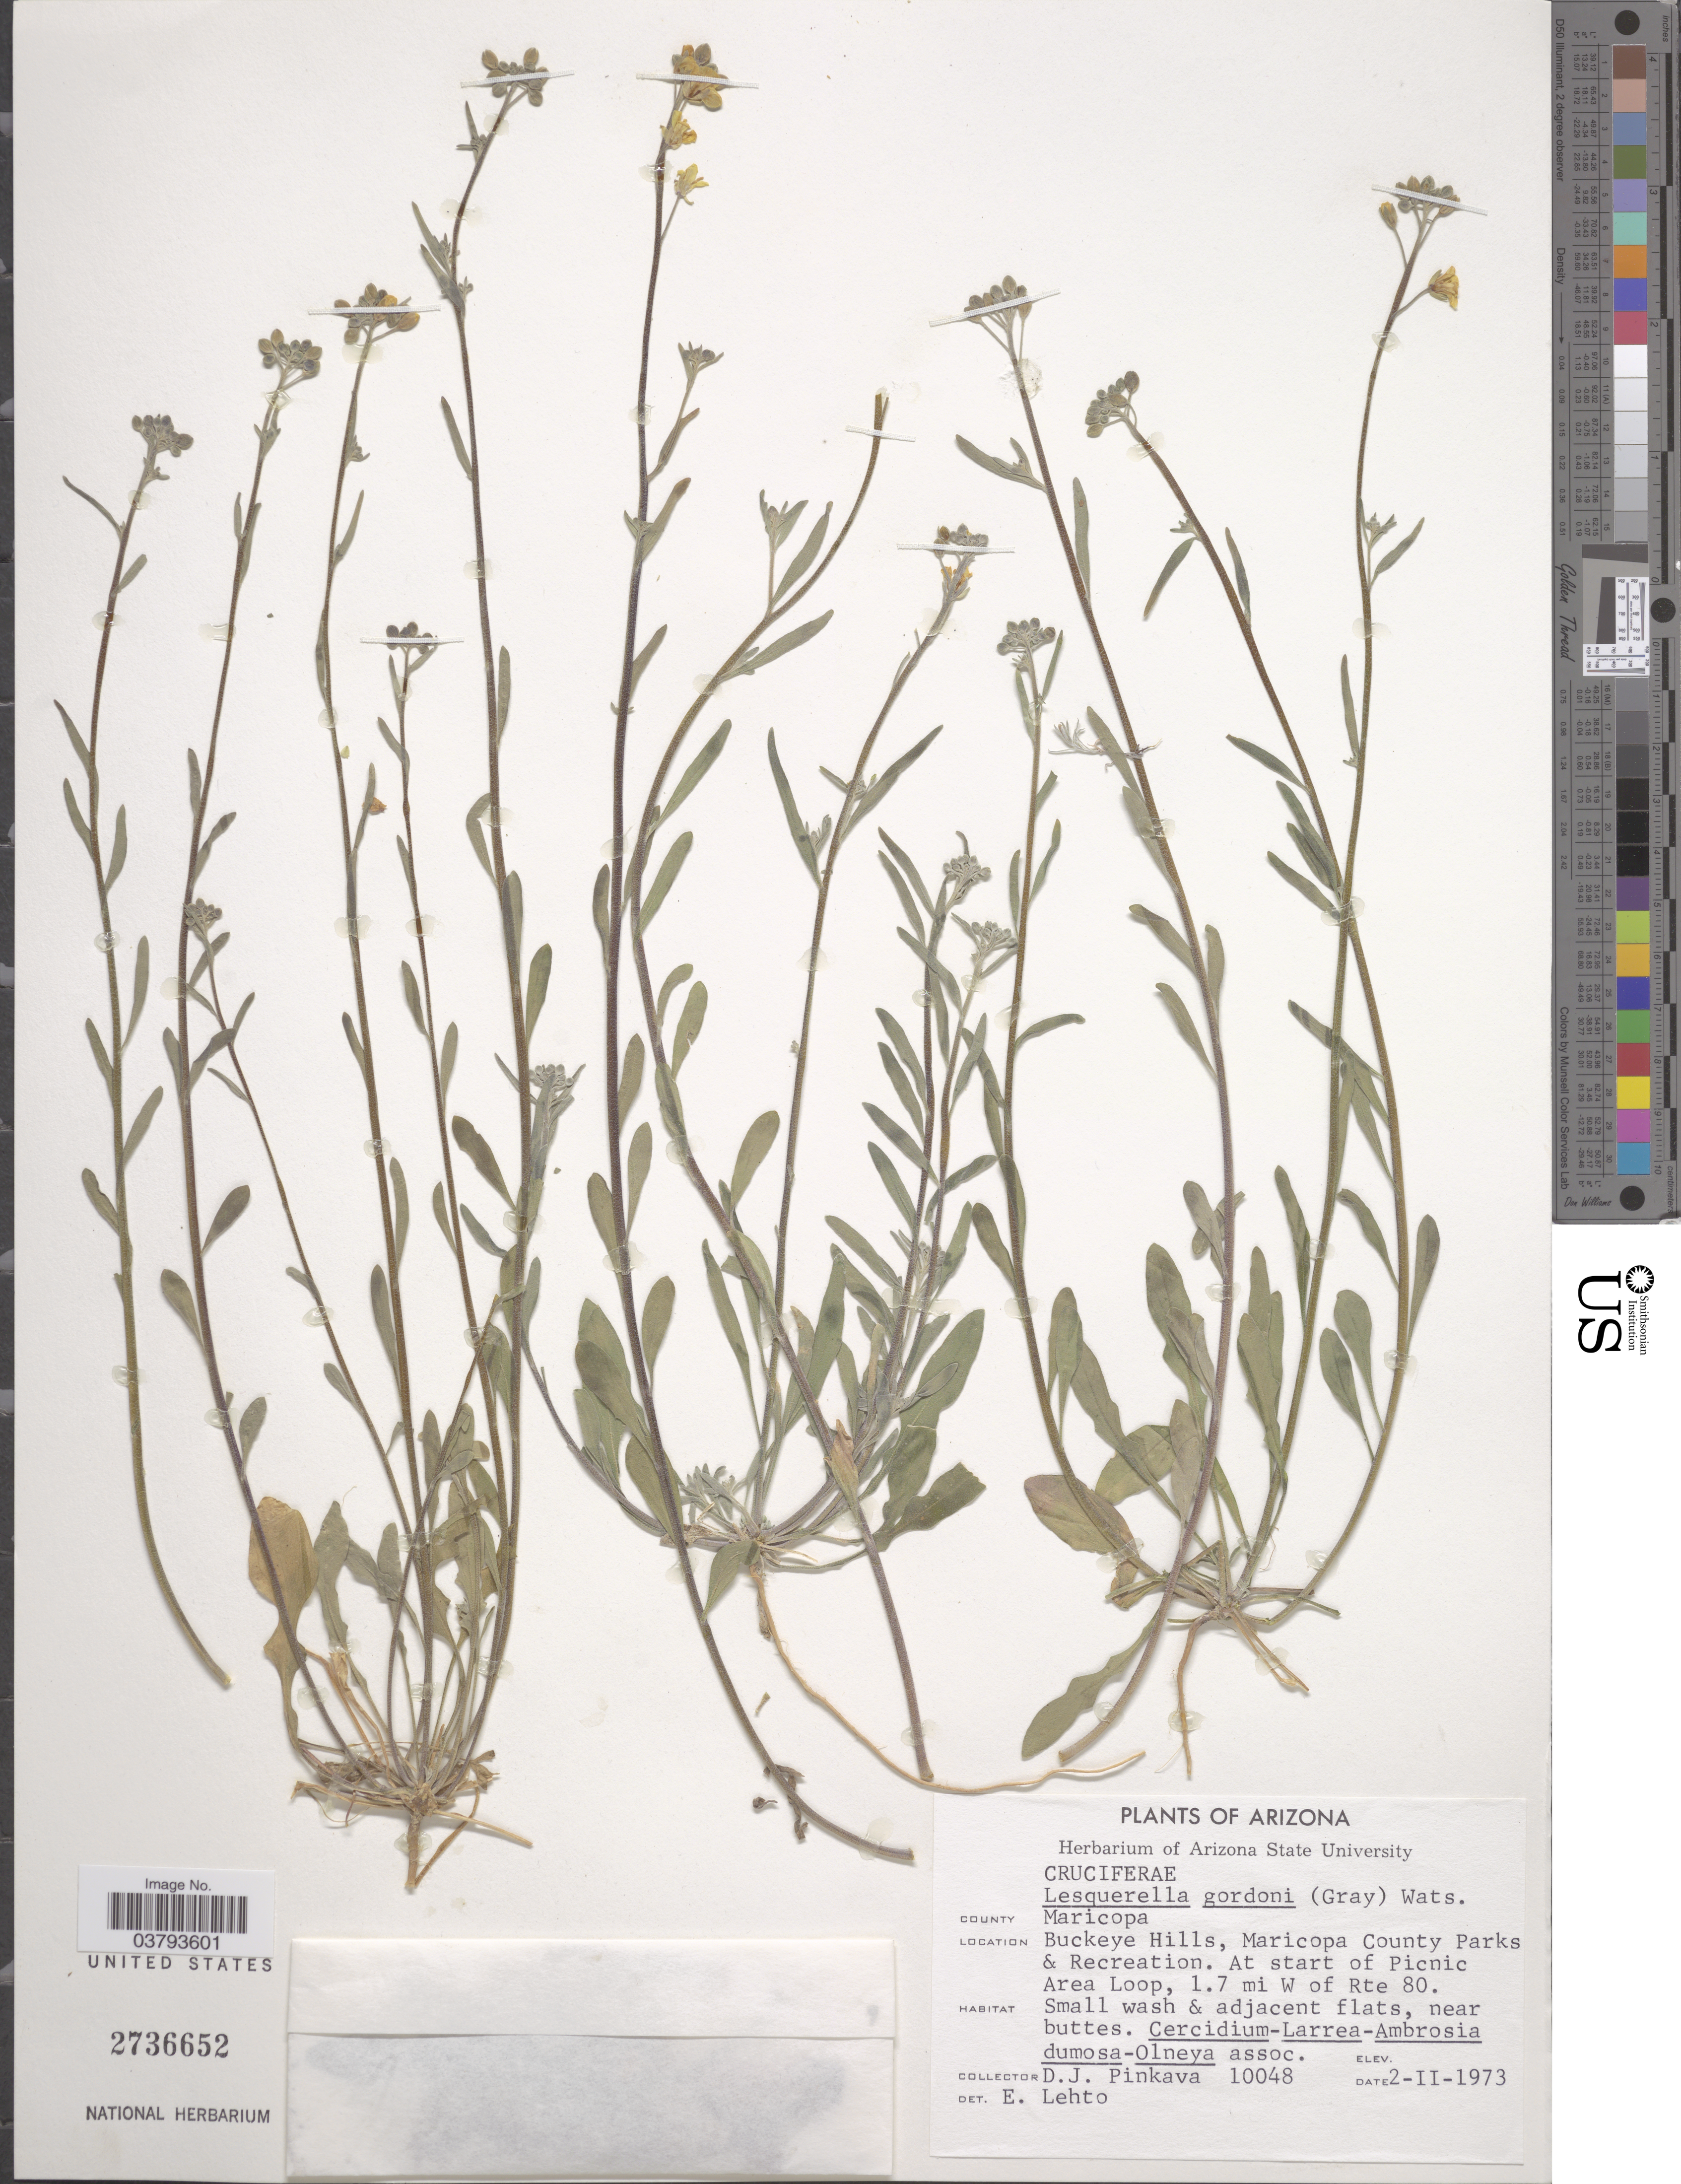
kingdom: Plantae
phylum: Tracheophyta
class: Magnoliopsida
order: Brassicales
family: Brassicaceae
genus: Lesquerella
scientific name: Lesquerella gordonii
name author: (A. Gray) S. Watson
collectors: D. J. Pinkava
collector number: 10048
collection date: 1973-02-02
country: United States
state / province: Arizona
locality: County Maricopa. Buckeye Hills, Maricopa County Parks & Recreation. At start of Picnic Area Loop, 1.7 mi W of Rte 80.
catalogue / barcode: US 2736652